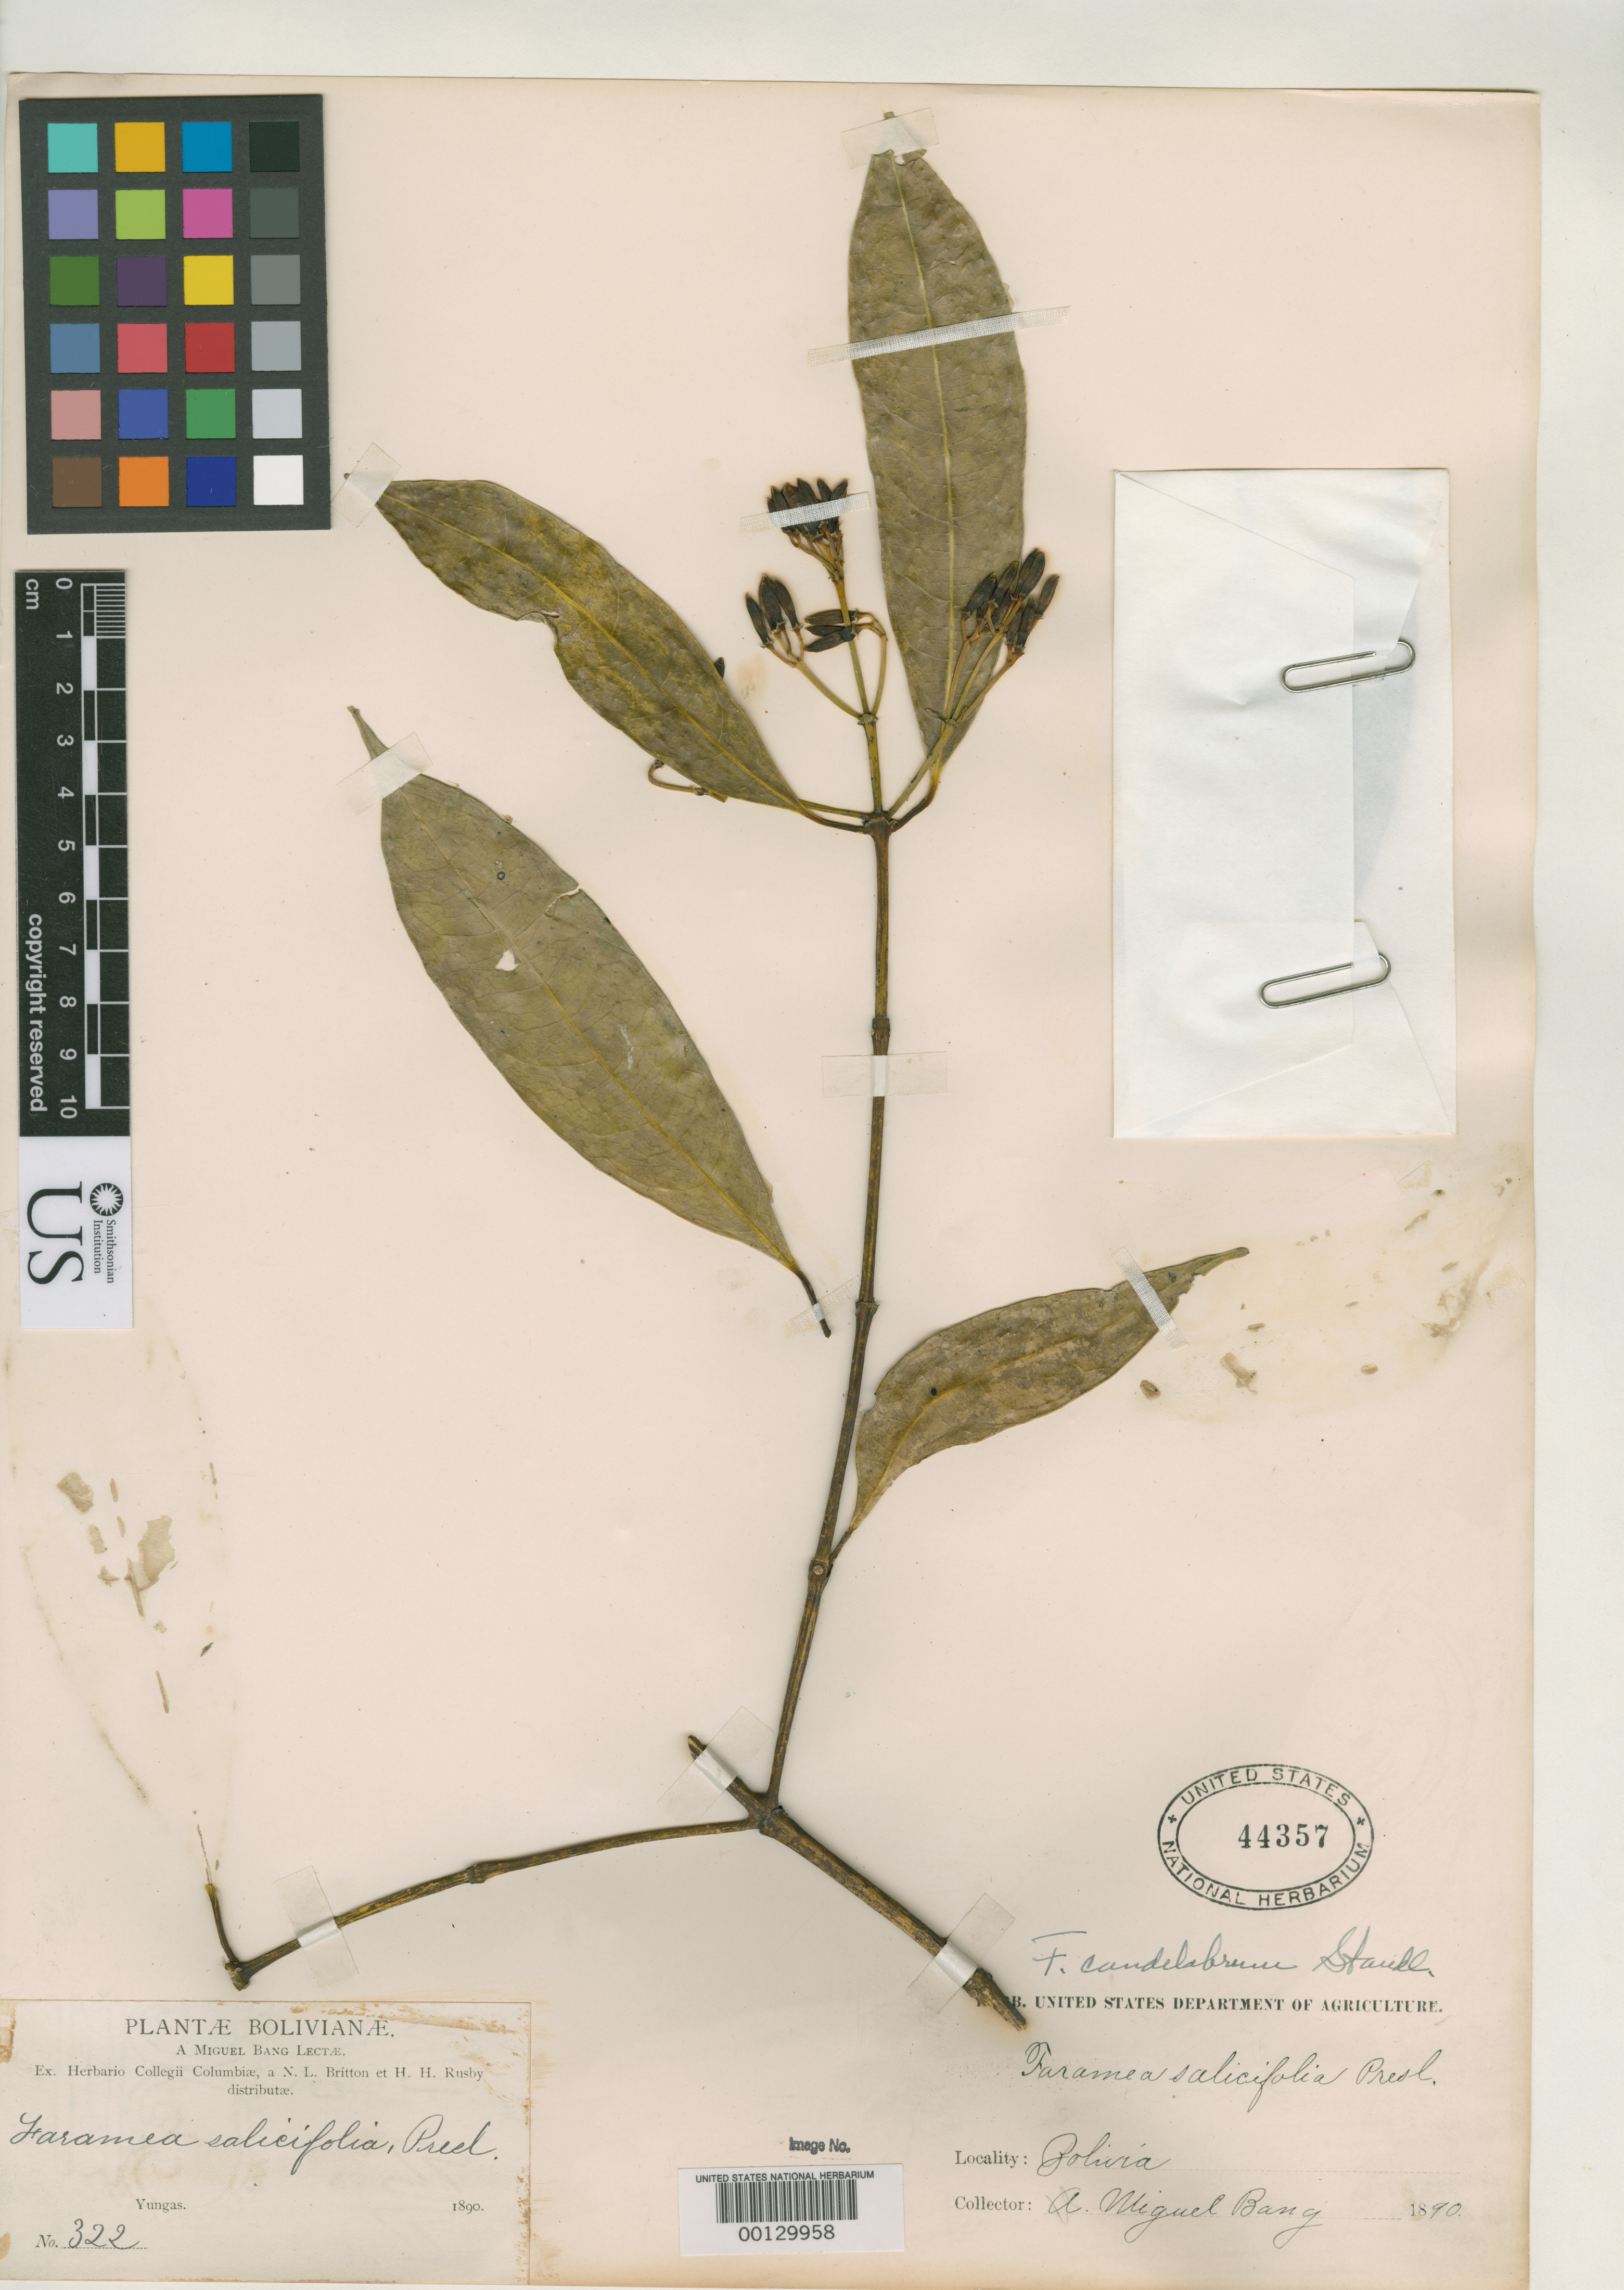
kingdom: Plantae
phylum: Tracheophyta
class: Magnoliopsida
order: Gentianales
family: Rubiaceae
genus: Faramea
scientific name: Faramea candelabrum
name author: Standl.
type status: Isotype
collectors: M. Bang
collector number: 322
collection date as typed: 1890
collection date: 1890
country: Bolivia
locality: Yungas.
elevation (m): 850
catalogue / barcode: US 44357